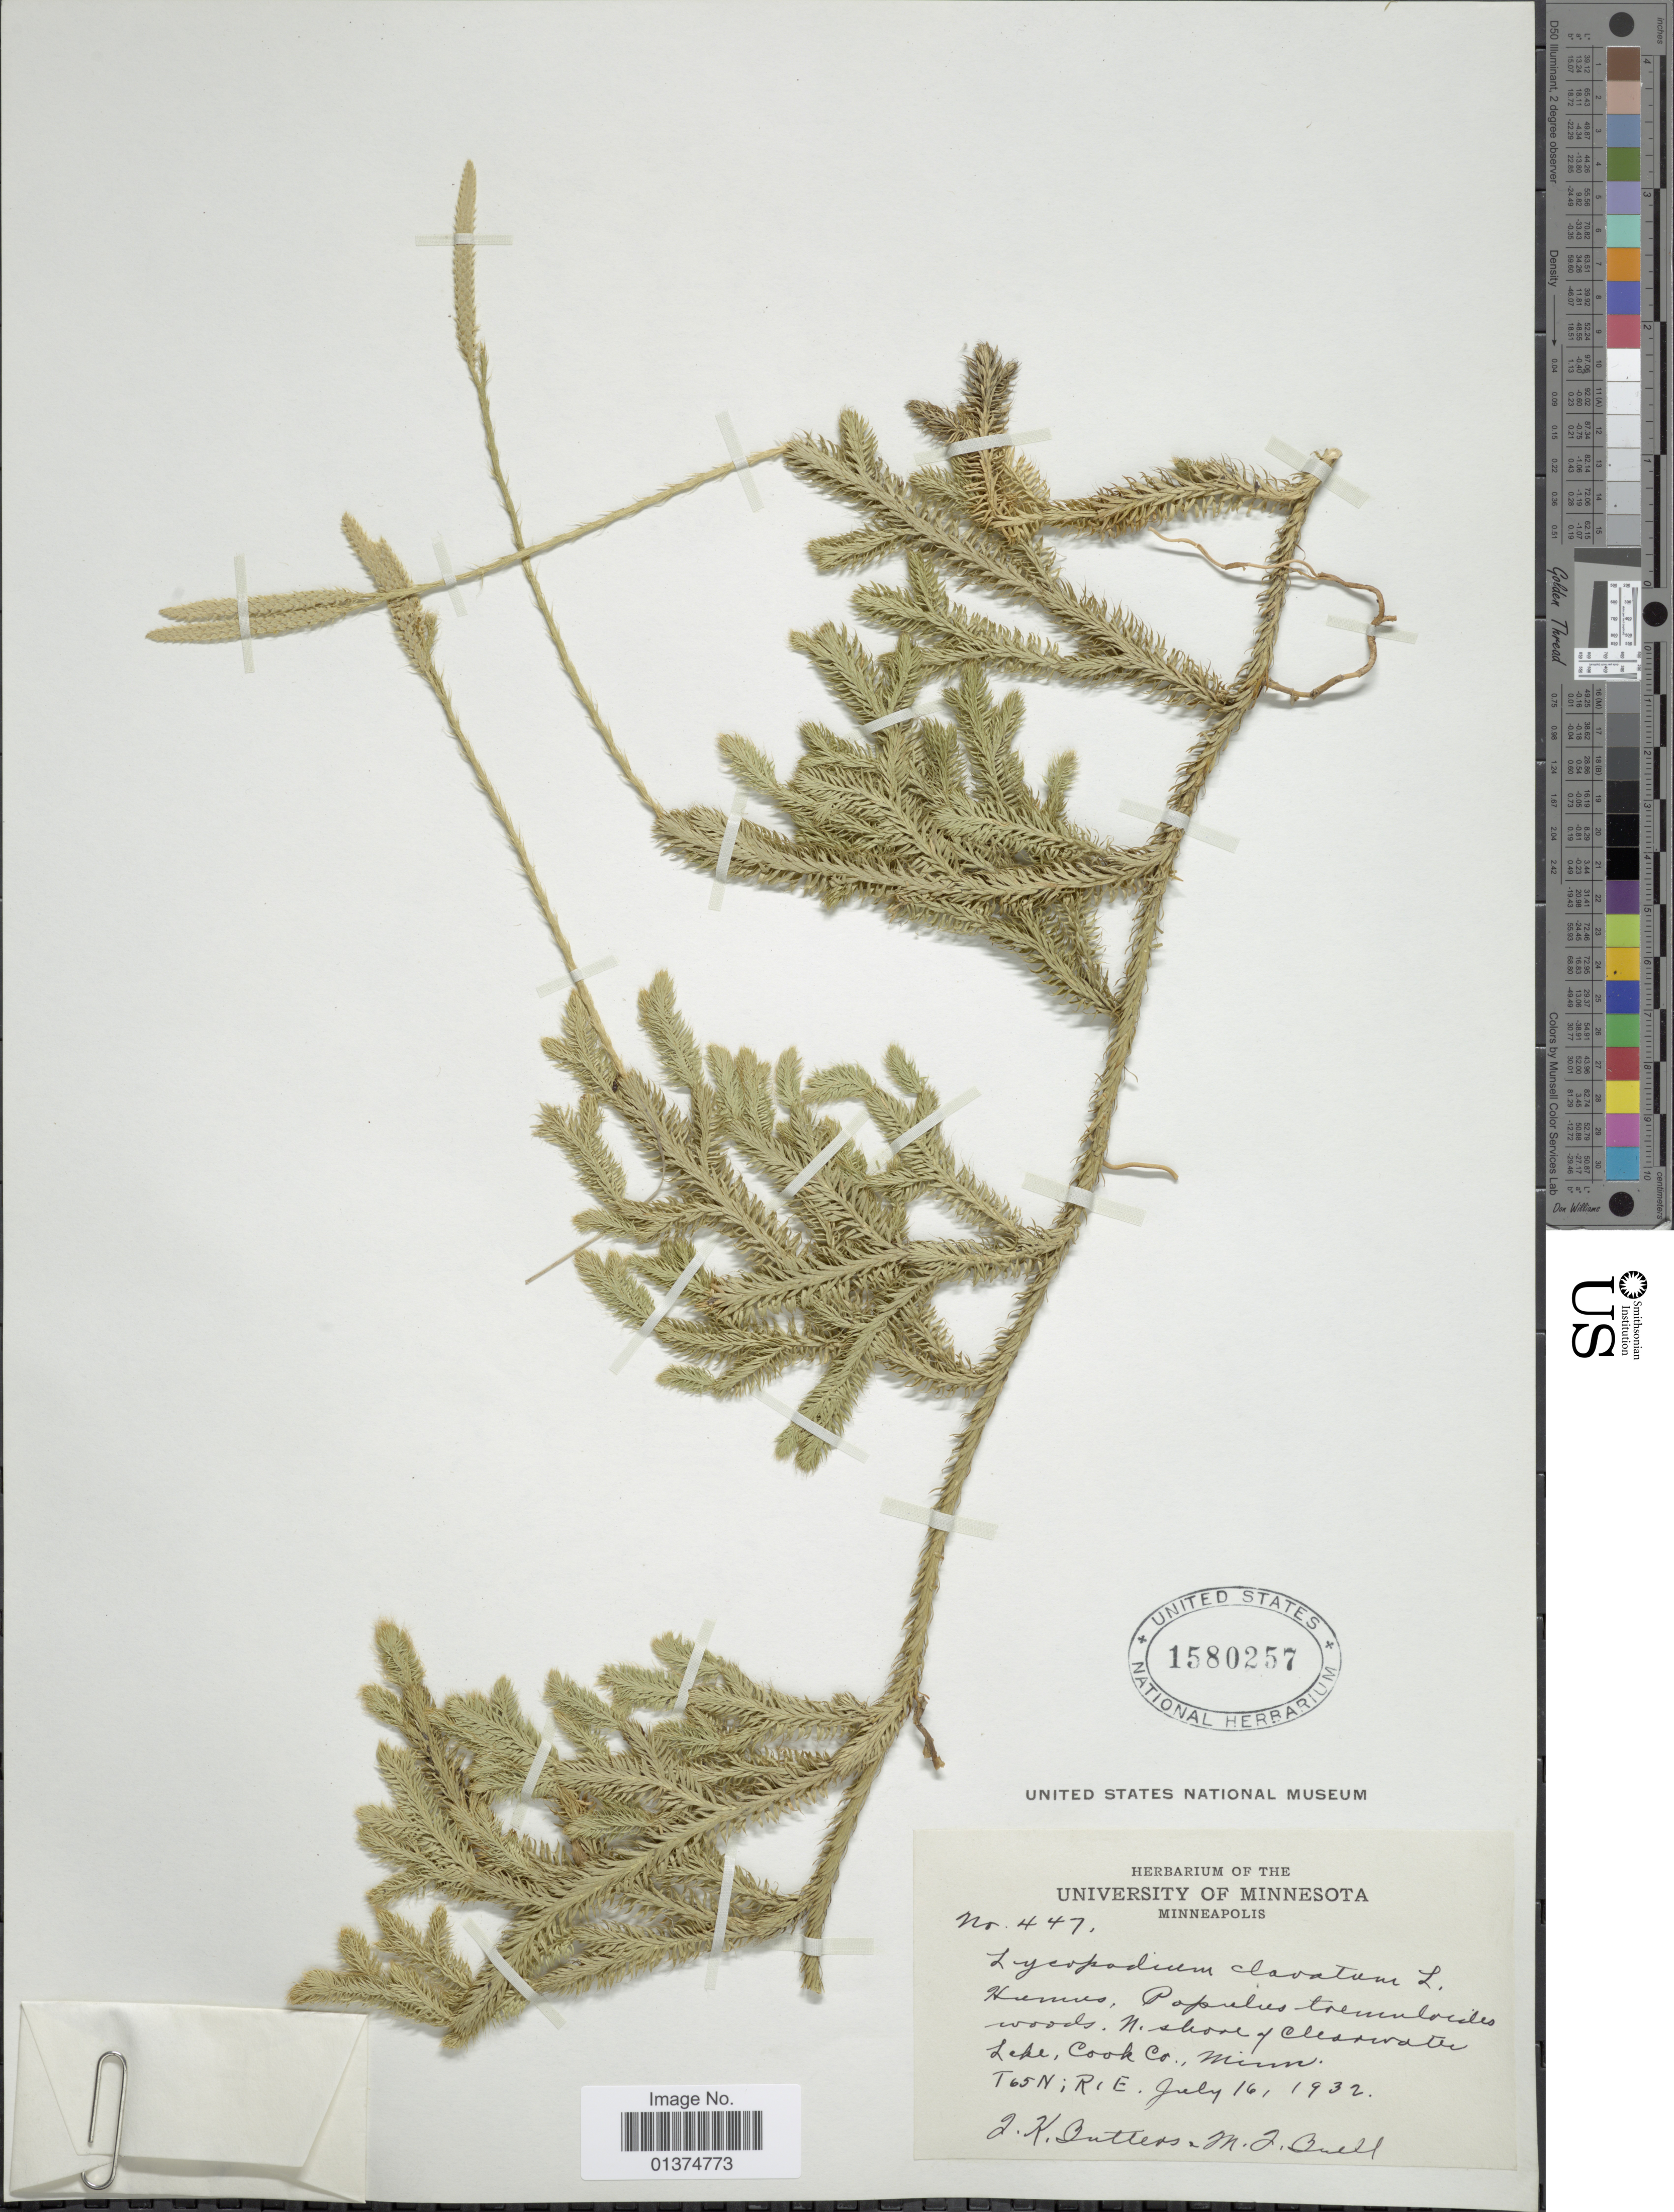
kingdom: Plantae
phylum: Tracheophyta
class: Lycopodiopsida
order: Lycopodiales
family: Lycopodiaceae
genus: Lycopodium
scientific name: Lycopodium clavatum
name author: L.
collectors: J. Butters & M. Buell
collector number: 447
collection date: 1932-07-16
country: United States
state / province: Minnesota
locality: N shore of Clearwater Lake Cook Co, T65N; R1E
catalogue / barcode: US 1580257